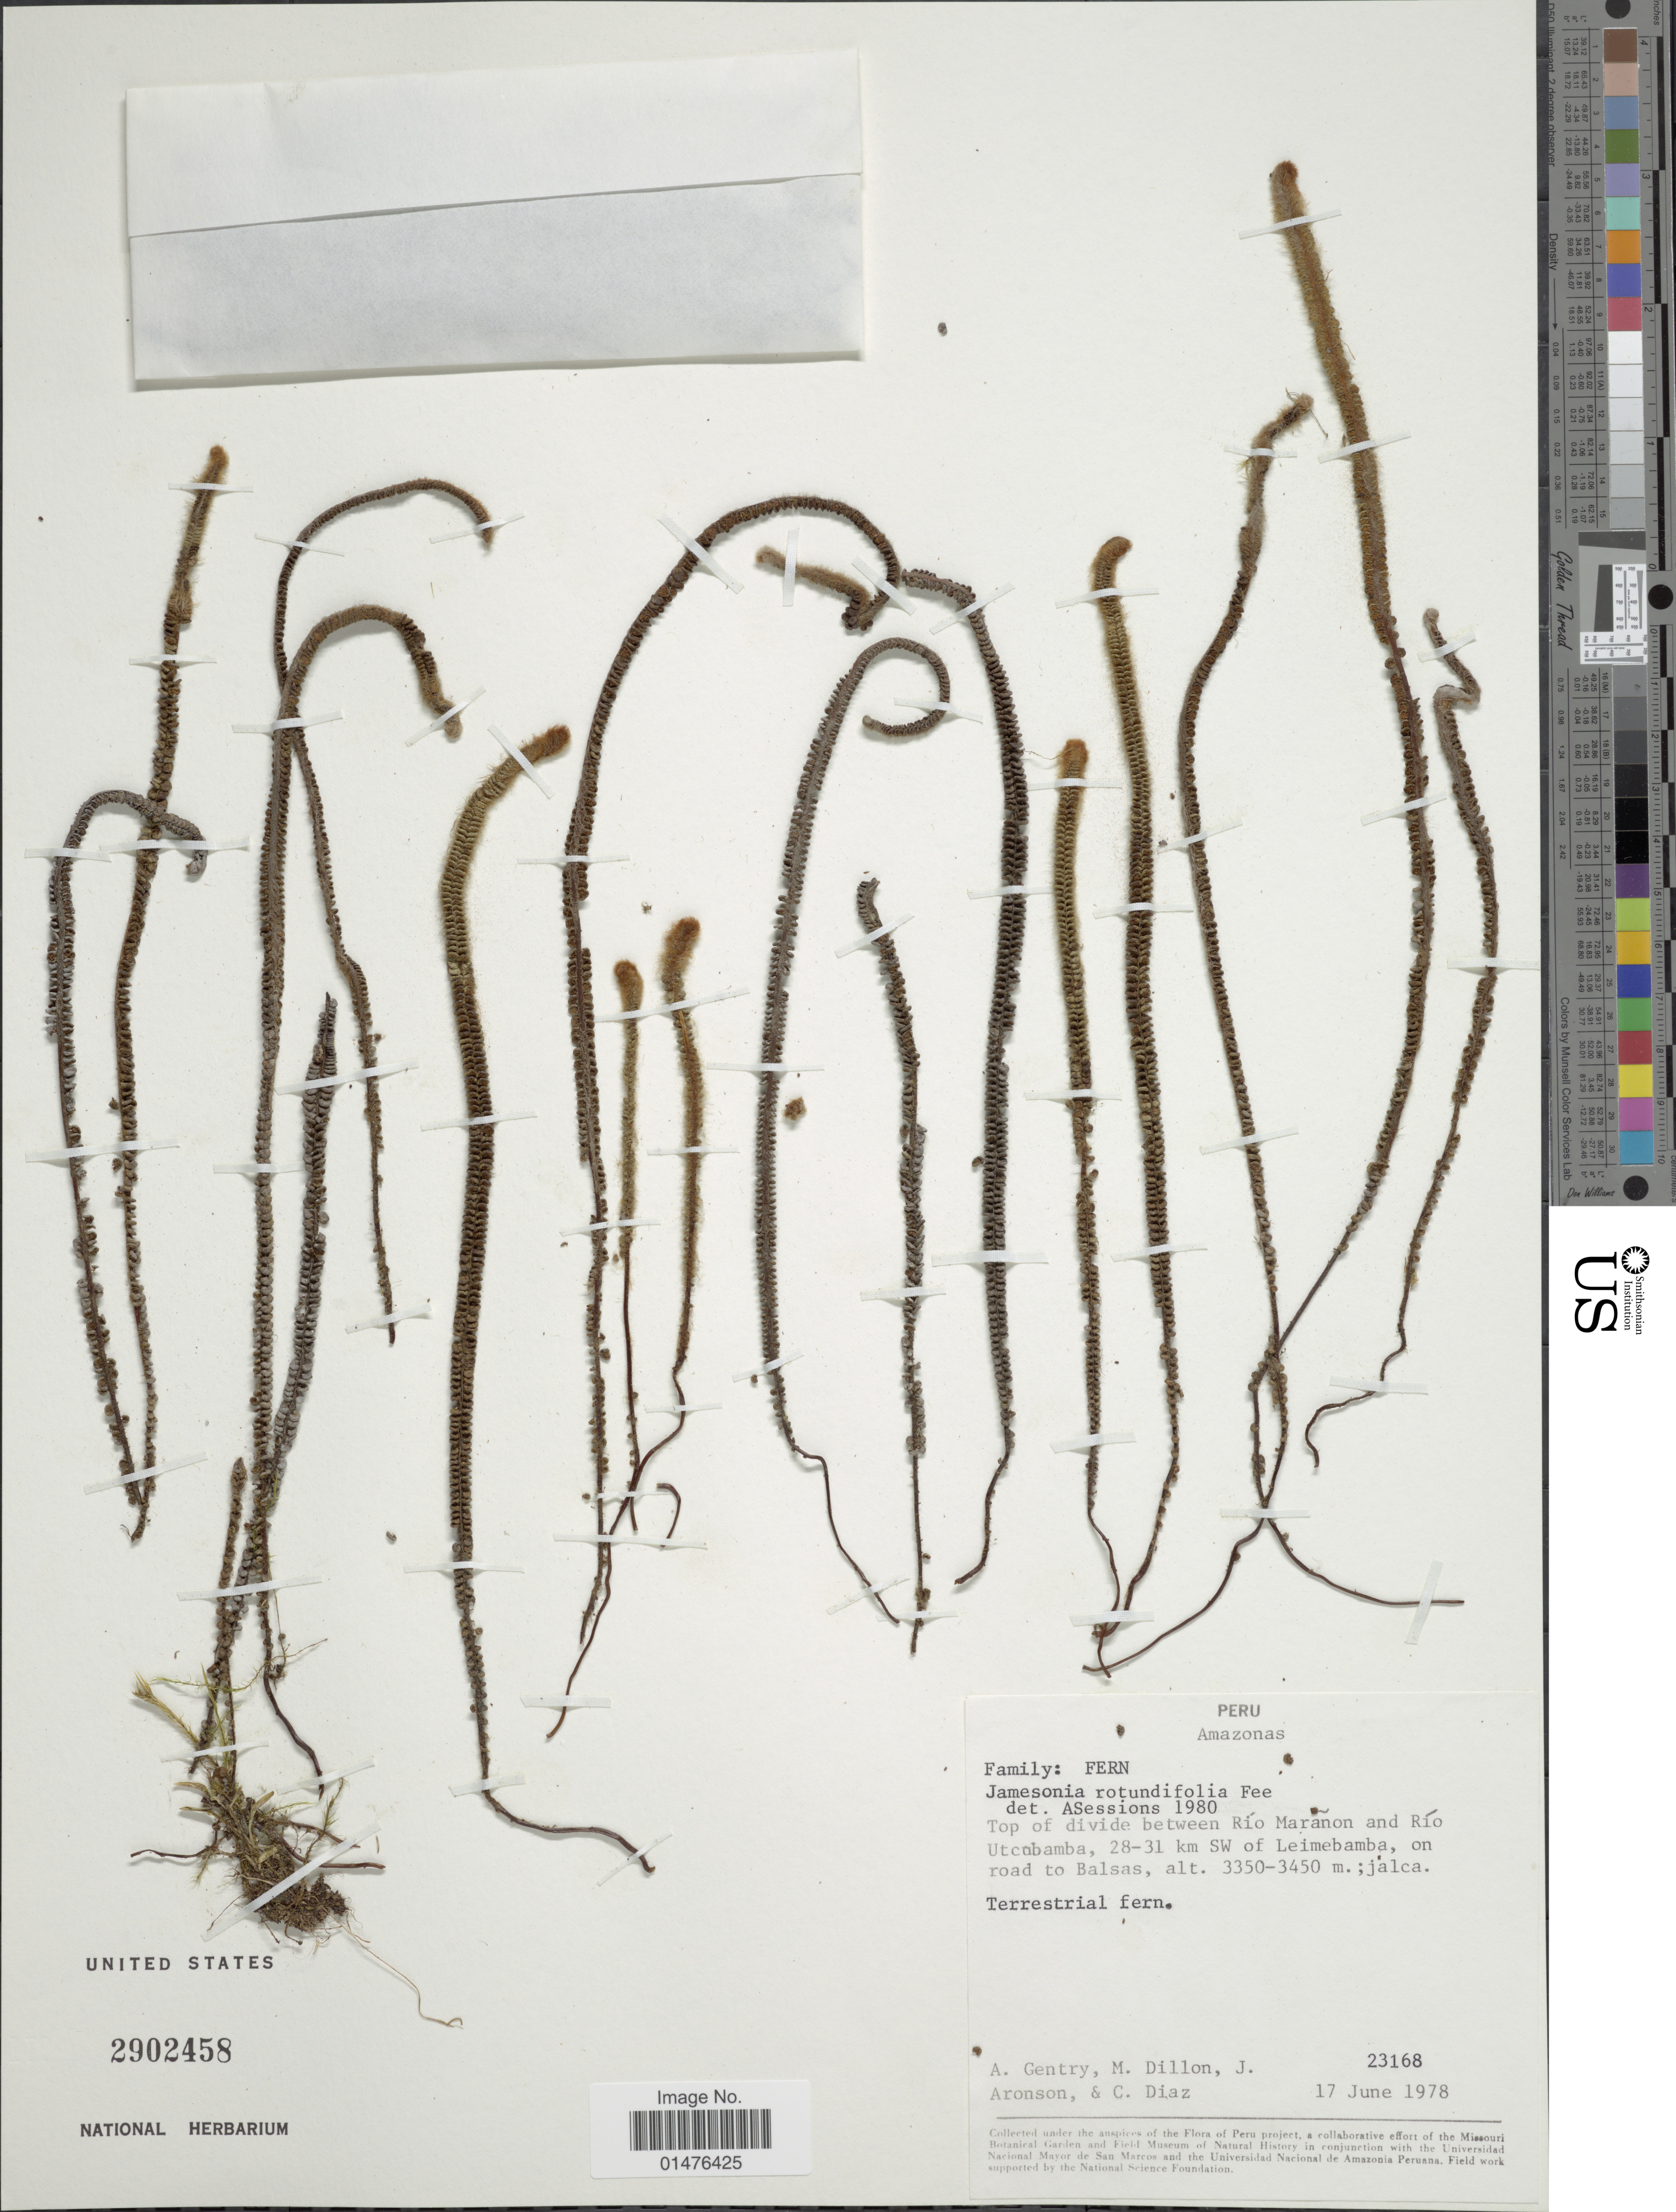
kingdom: Plantae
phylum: Tracheophyta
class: Polypodiopsida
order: Polypodiales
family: Pteridaceae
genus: Jamesonia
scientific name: Jamesonia rotundifolia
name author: Fée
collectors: A. H. Gentry, M. O. Dillon, J. Aronson & C. Díaz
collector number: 23168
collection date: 1978-06-17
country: Peru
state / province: Amazonas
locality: Top of divide between Río Marañon and Río Utcubamba, 28-31 km SW of Leimebamba, on road to Balss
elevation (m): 3350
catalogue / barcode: US 2902458